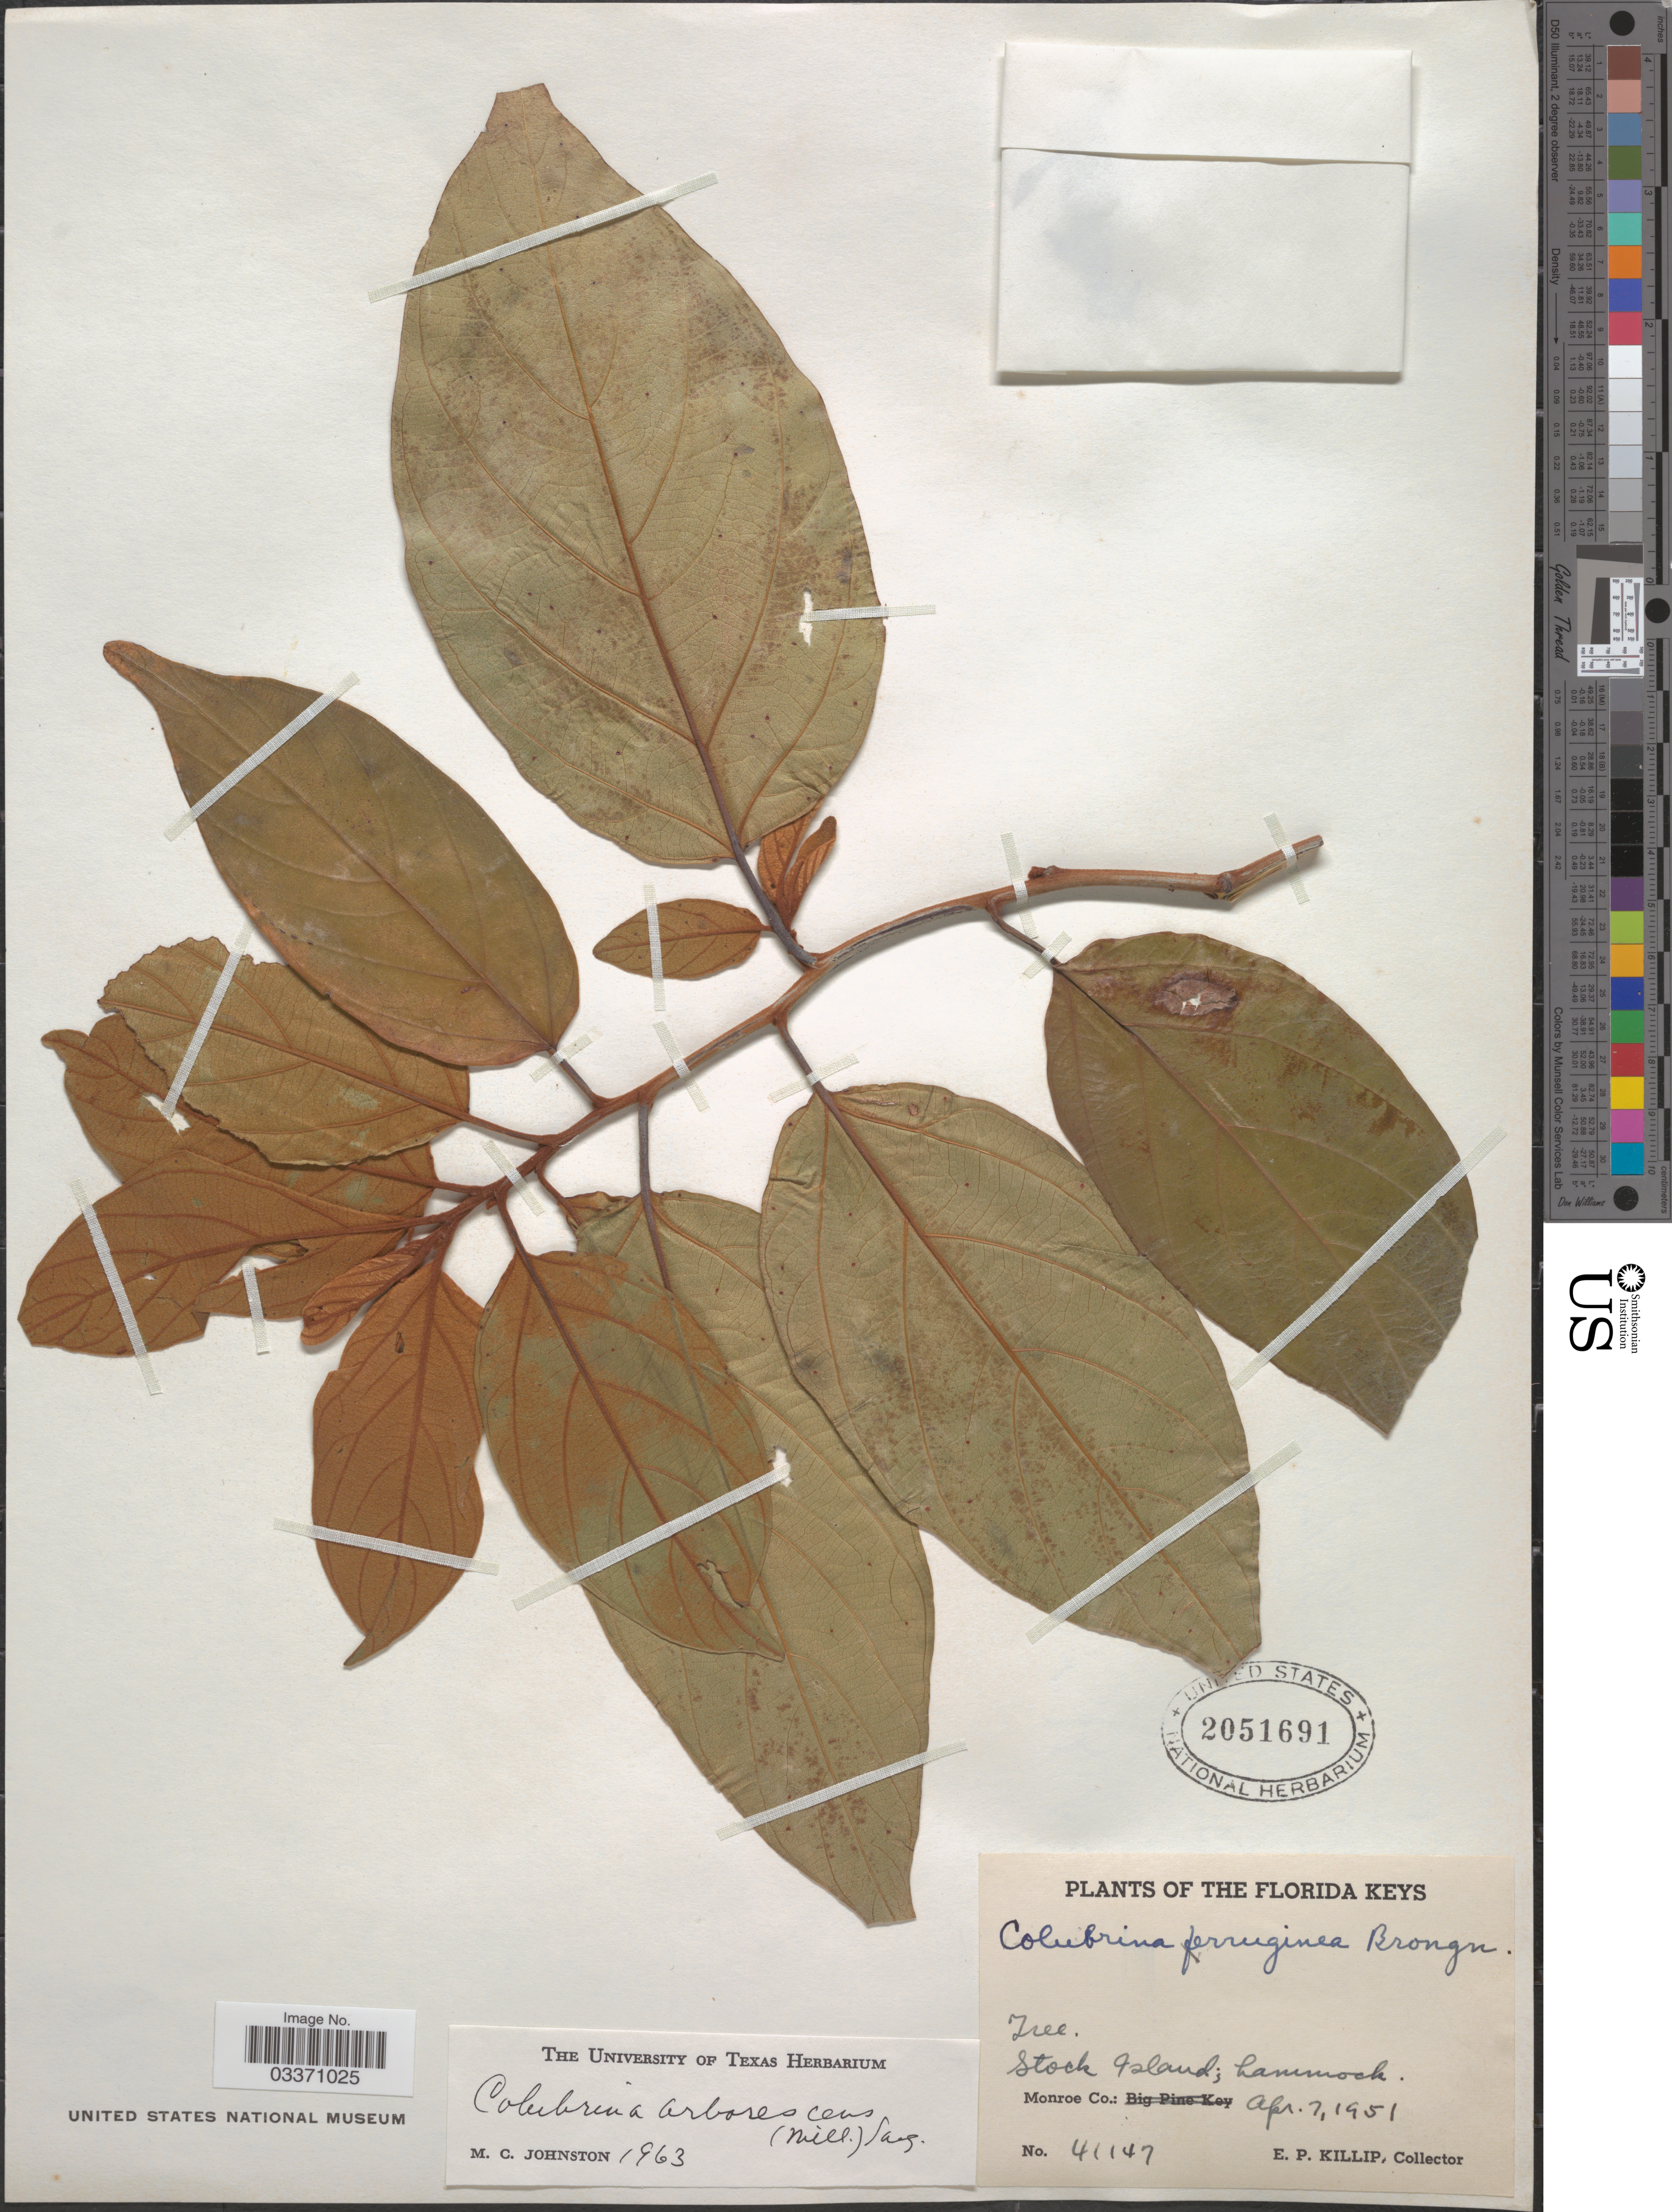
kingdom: Plantae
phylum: Tracheophyta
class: Magnoliopsida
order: Rosales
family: Rhamnaceae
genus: Colubrina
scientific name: Colubrina arborescens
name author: (Mill.) Sarg.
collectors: E. P. Killip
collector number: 41147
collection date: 1951-04-07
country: United States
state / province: Florida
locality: The Florida Keys. Stock Island; hammock. Monroe Co.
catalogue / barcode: US 2051691